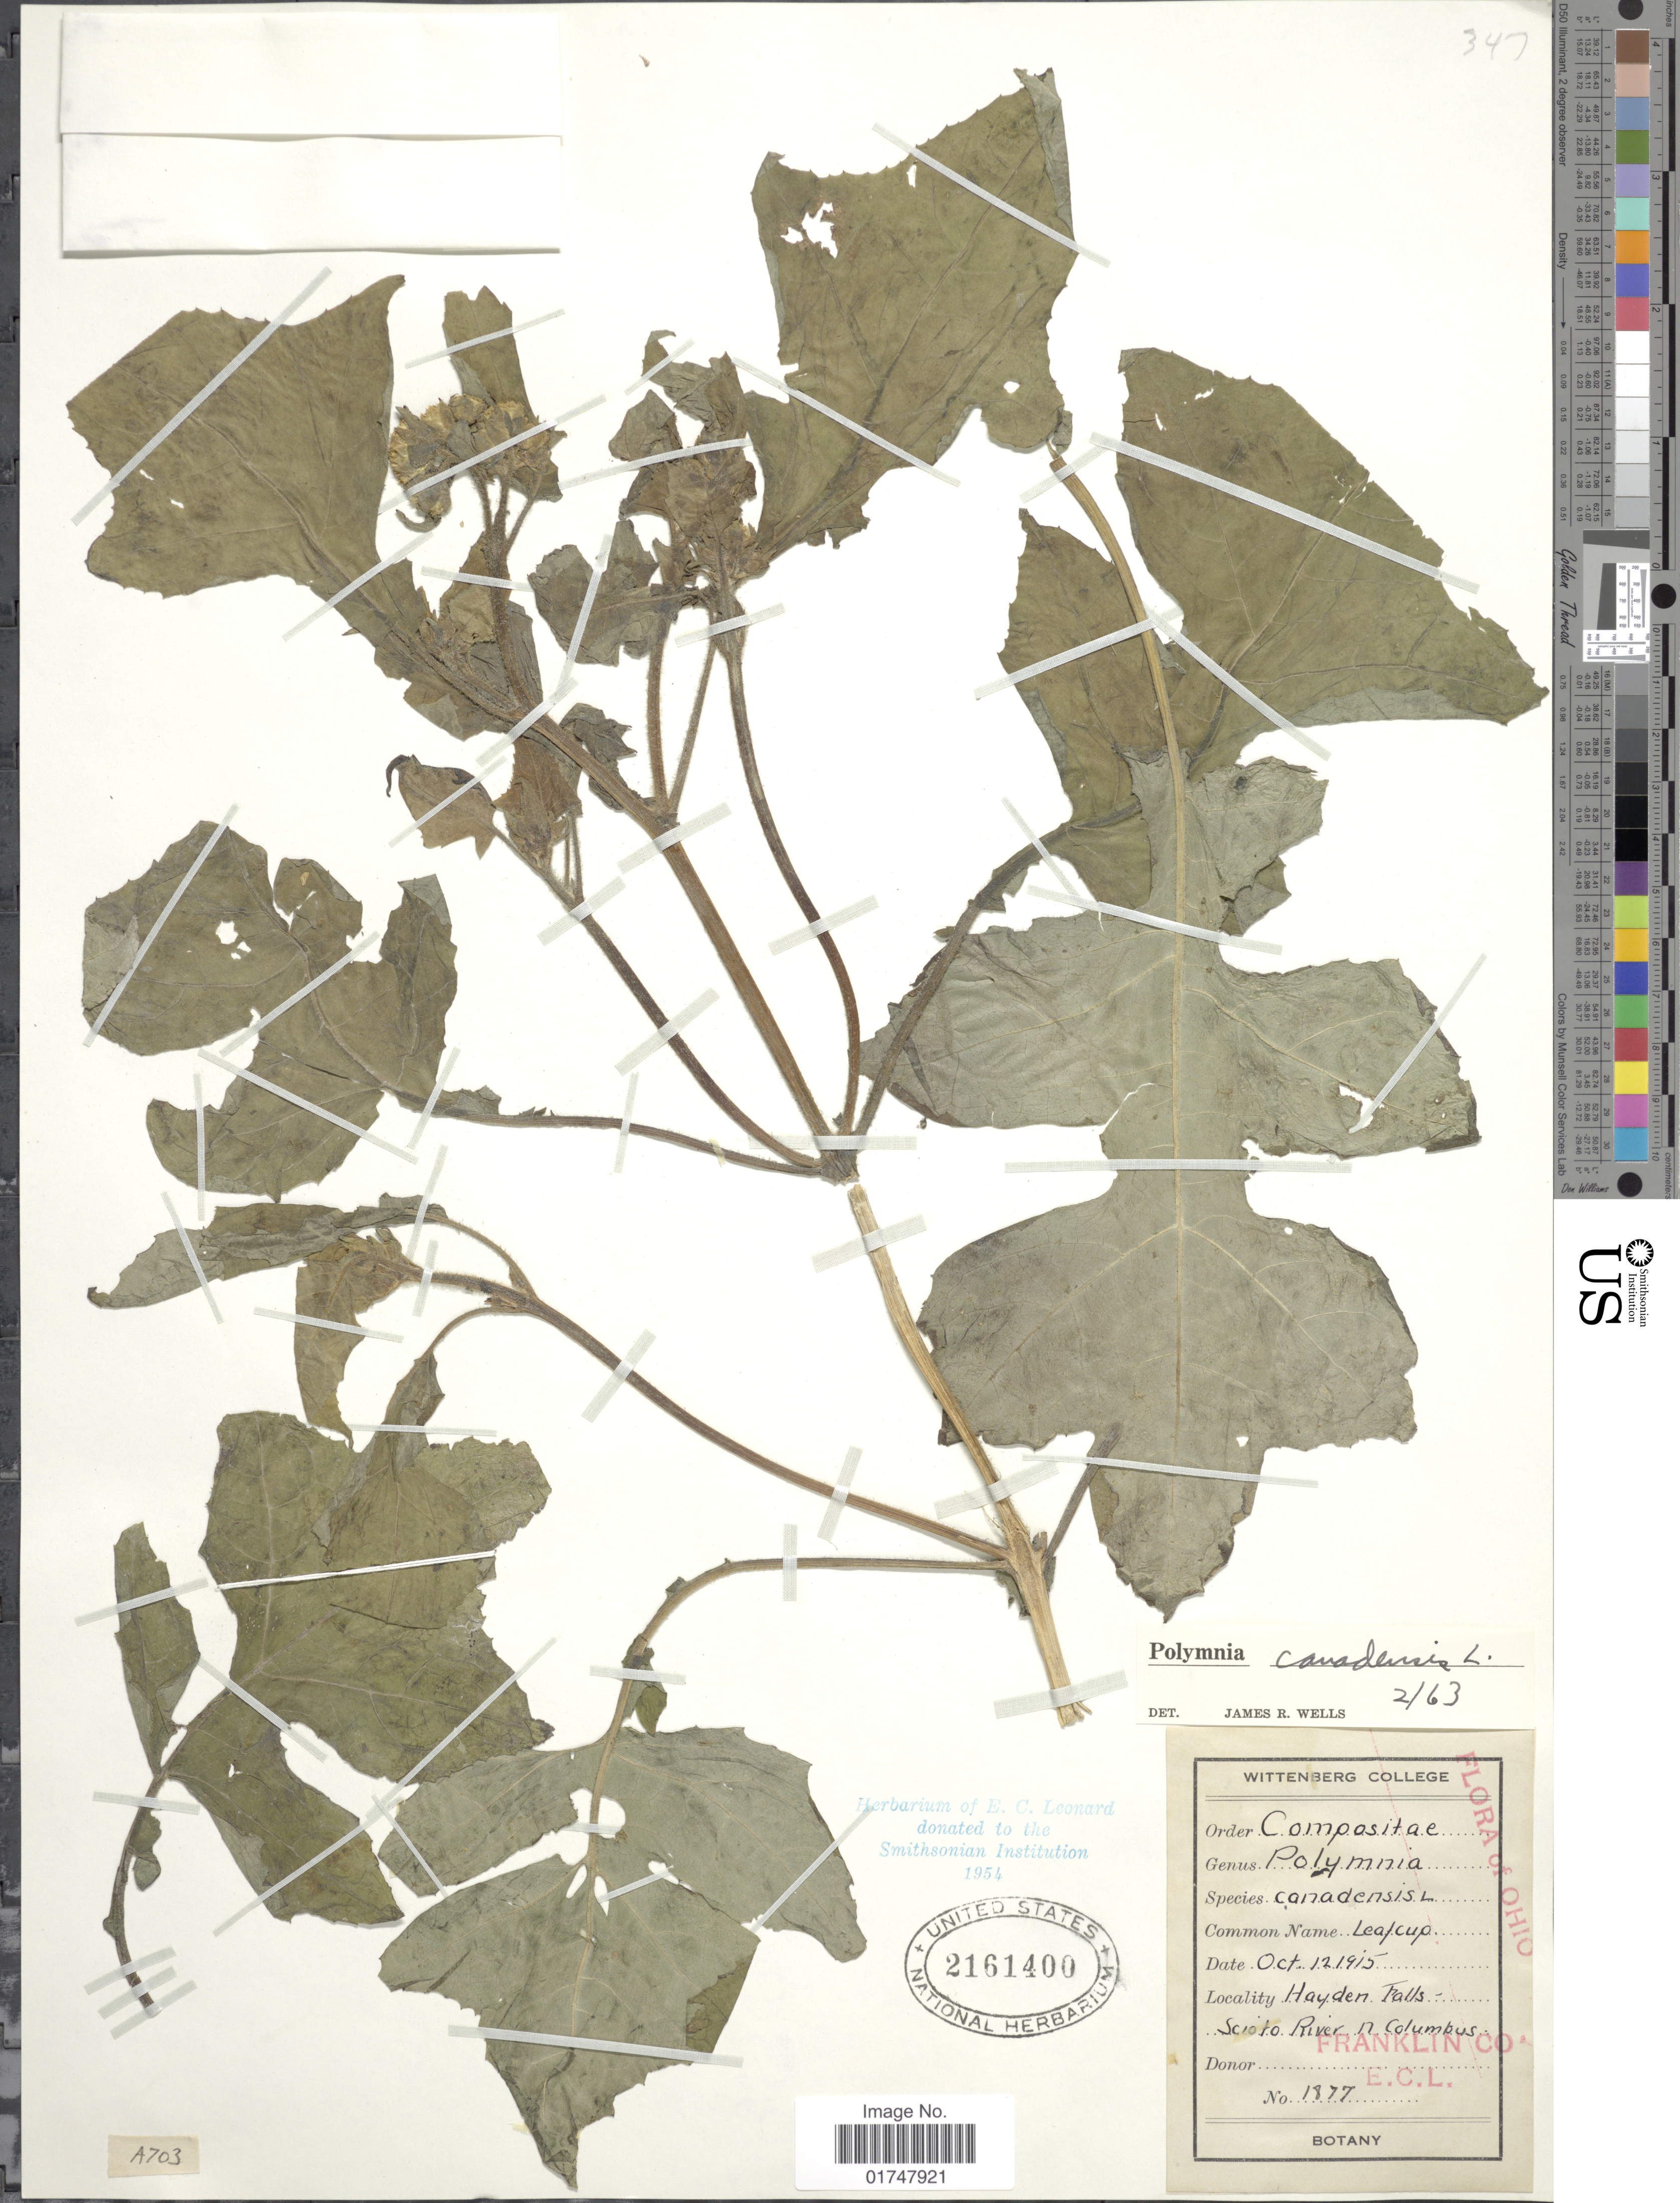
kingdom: Plantae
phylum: Tracheophyta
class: Magnoliopsida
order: Asterales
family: Asteraceae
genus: Polymnia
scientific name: Polymnia canadensis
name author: L.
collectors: E. C. Leonard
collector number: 1877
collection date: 1915-10-12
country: United States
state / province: Ohio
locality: Hayden Falls, Scioto River n. Columbus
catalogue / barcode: US 2161400